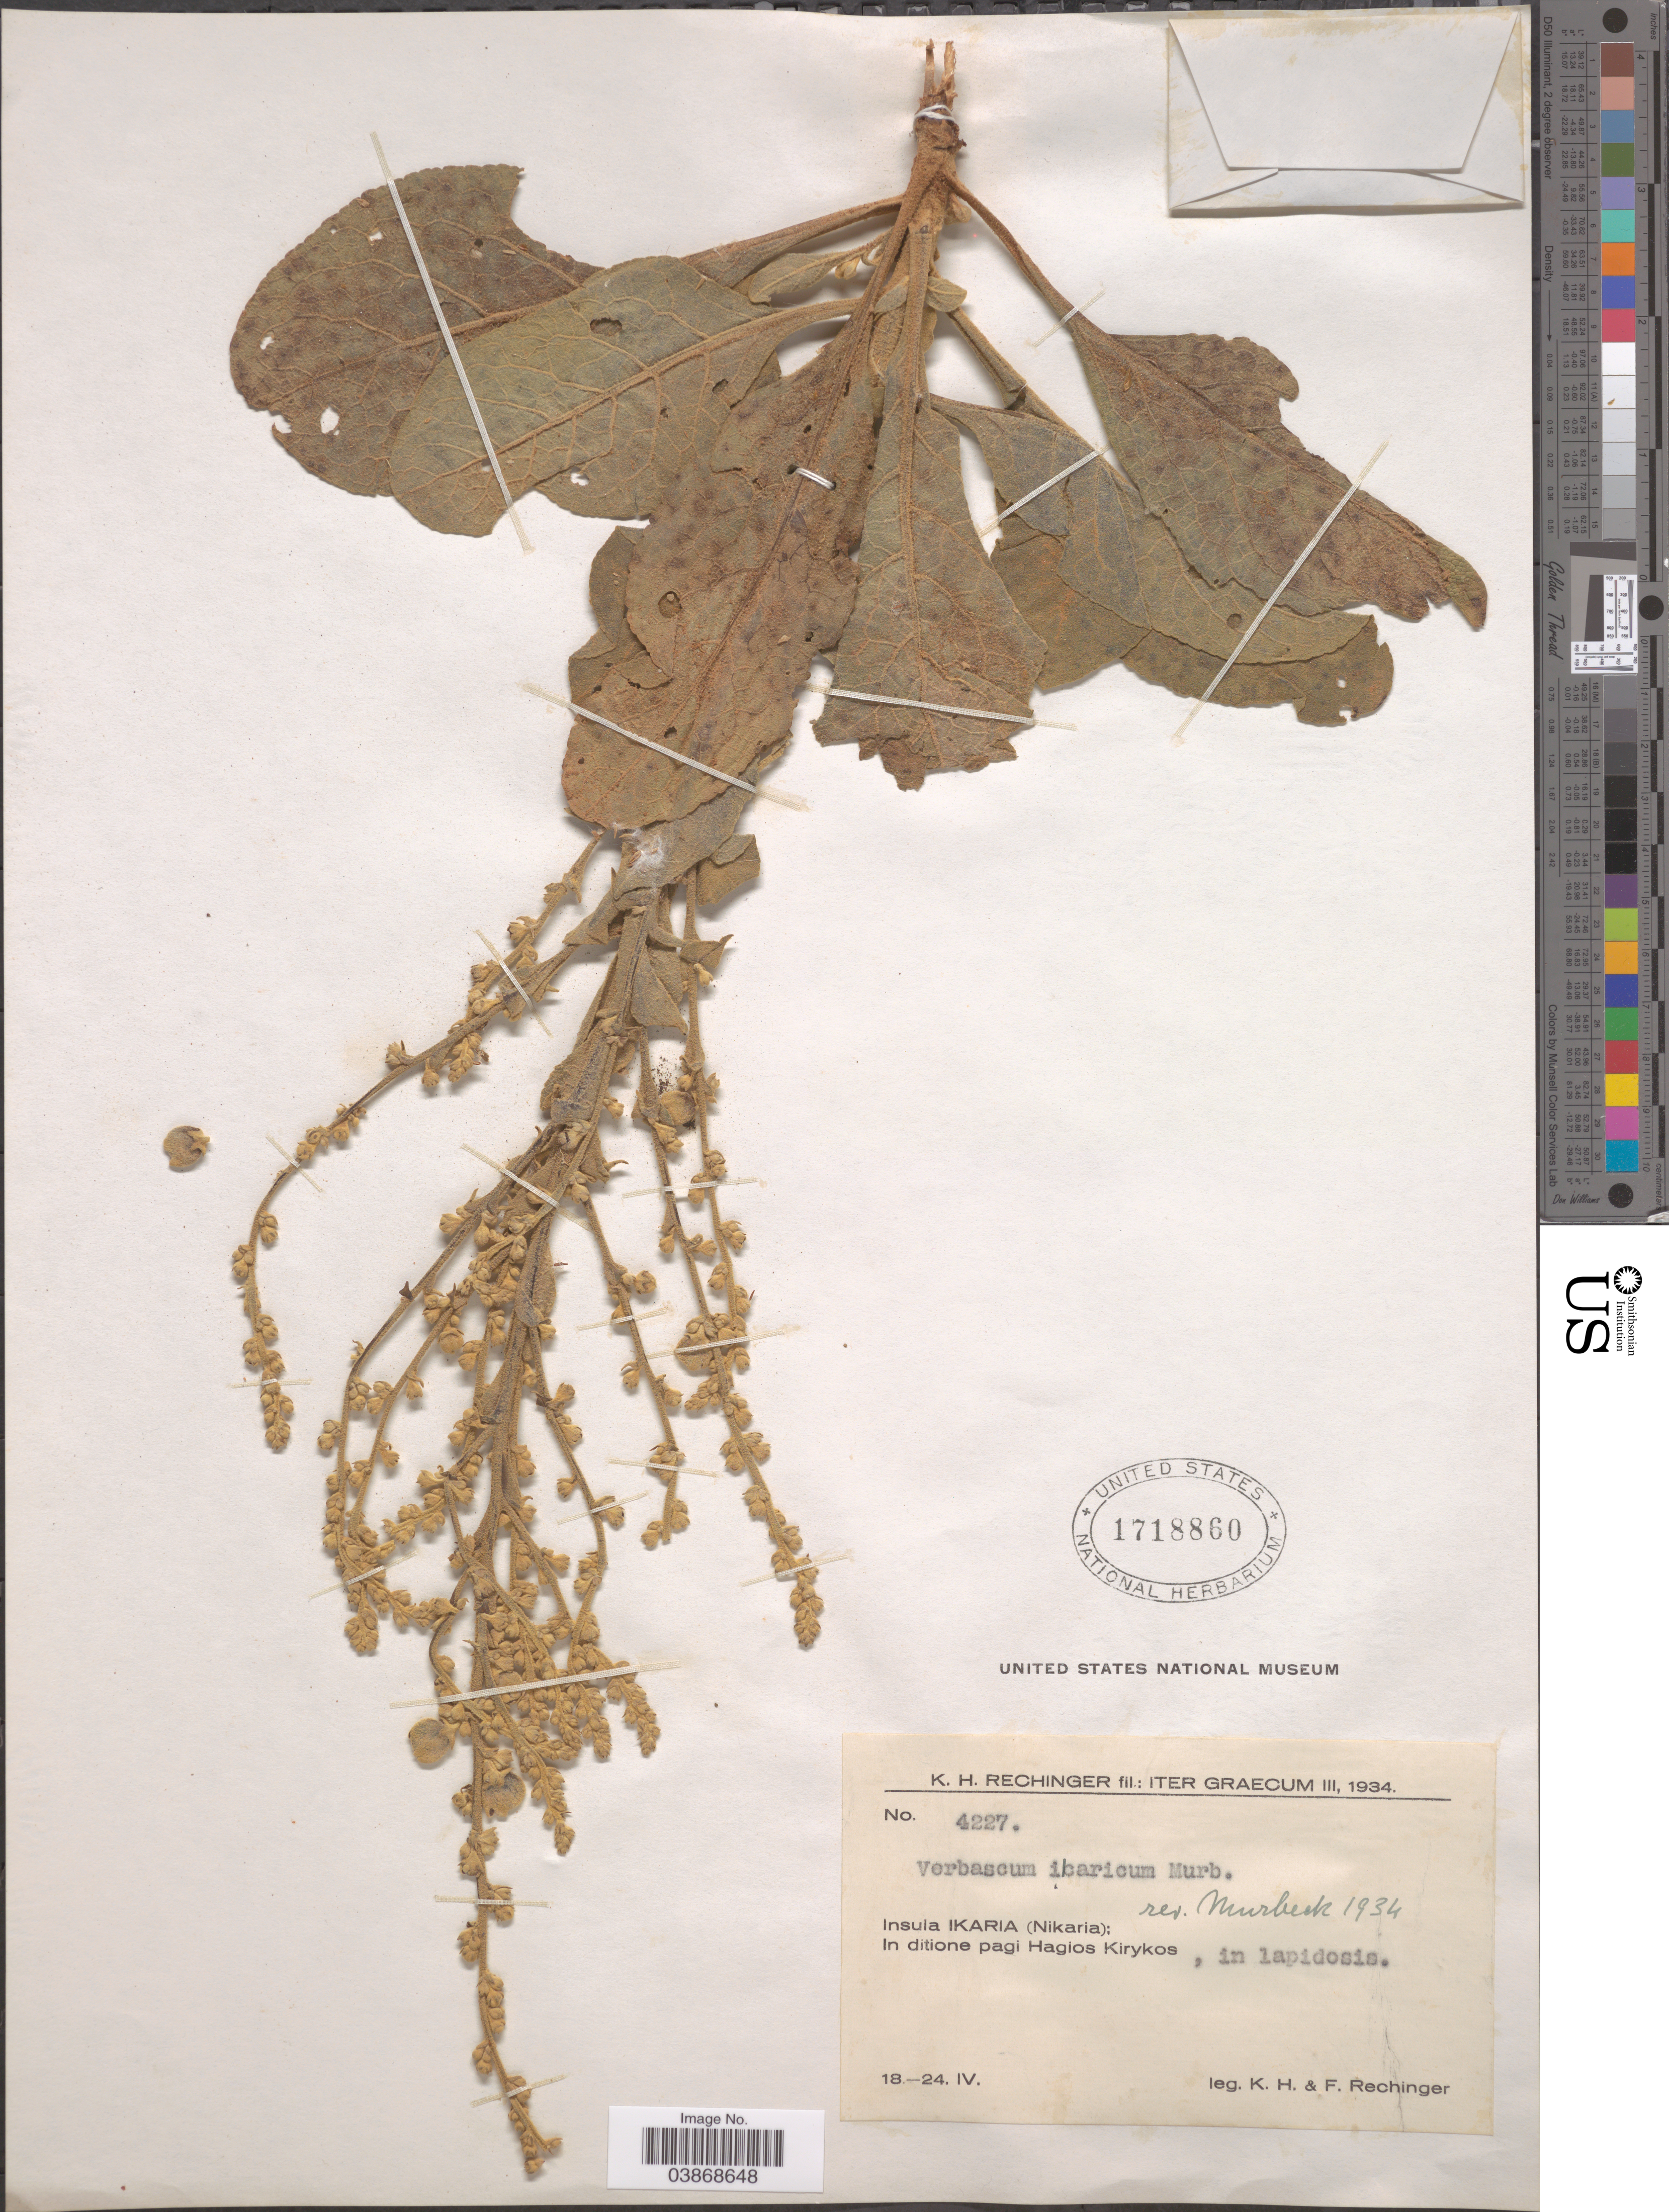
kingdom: Plantae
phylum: Tracheophyta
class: Magnoliopsida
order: Lamiales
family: Scrophulariaceae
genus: Verbascum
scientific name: Verbascum ibericum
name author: Schmalh.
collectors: K. H. Rechinger & F. Rechinger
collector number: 4227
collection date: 1934-04-18/1934-04-24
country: Greece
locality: Iter Graecum. Insula Ikaria (Nikaria): In ditione pagi Hagios Kirykos, in lapidosis.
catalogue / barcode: US 1718860